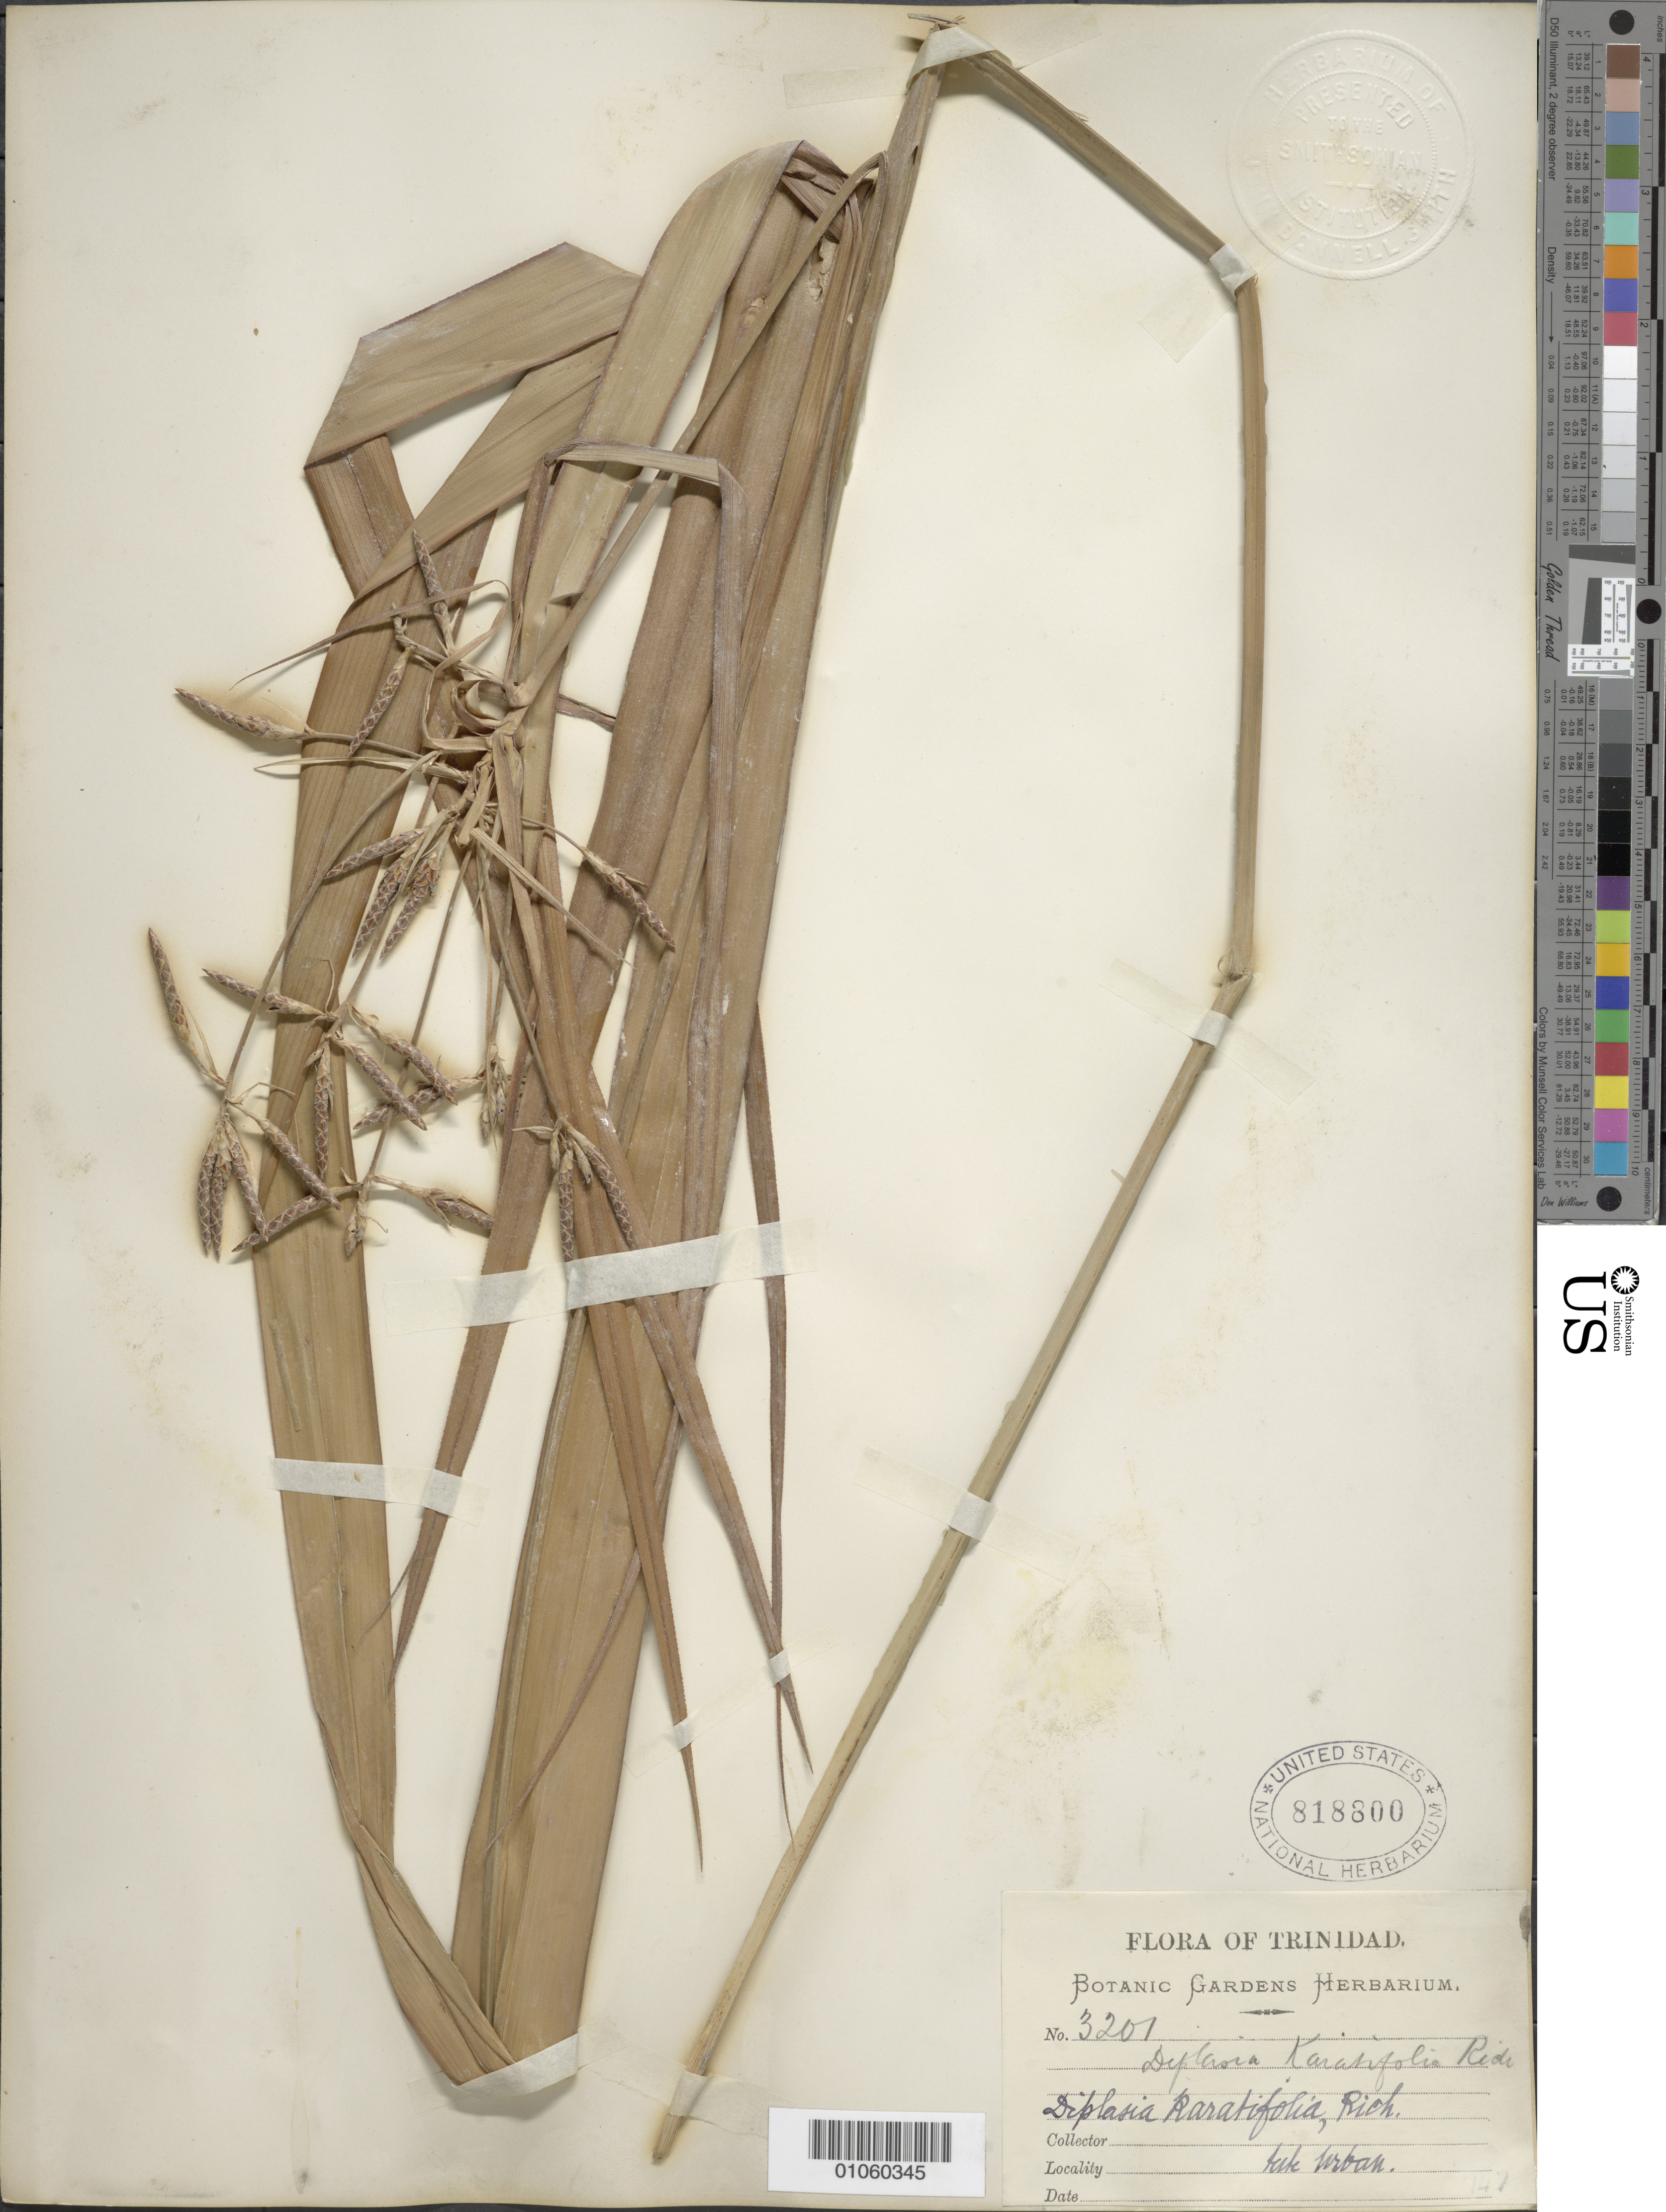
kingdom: Plantae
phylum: Tracheophyta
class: Liliopsida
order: Poales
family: Cyperaceae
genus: Diplasia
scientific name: Diplasia karatifolia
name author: Rich.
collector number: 3201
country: Trinidad and Tobago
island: Trinidad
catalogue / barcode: US 818800